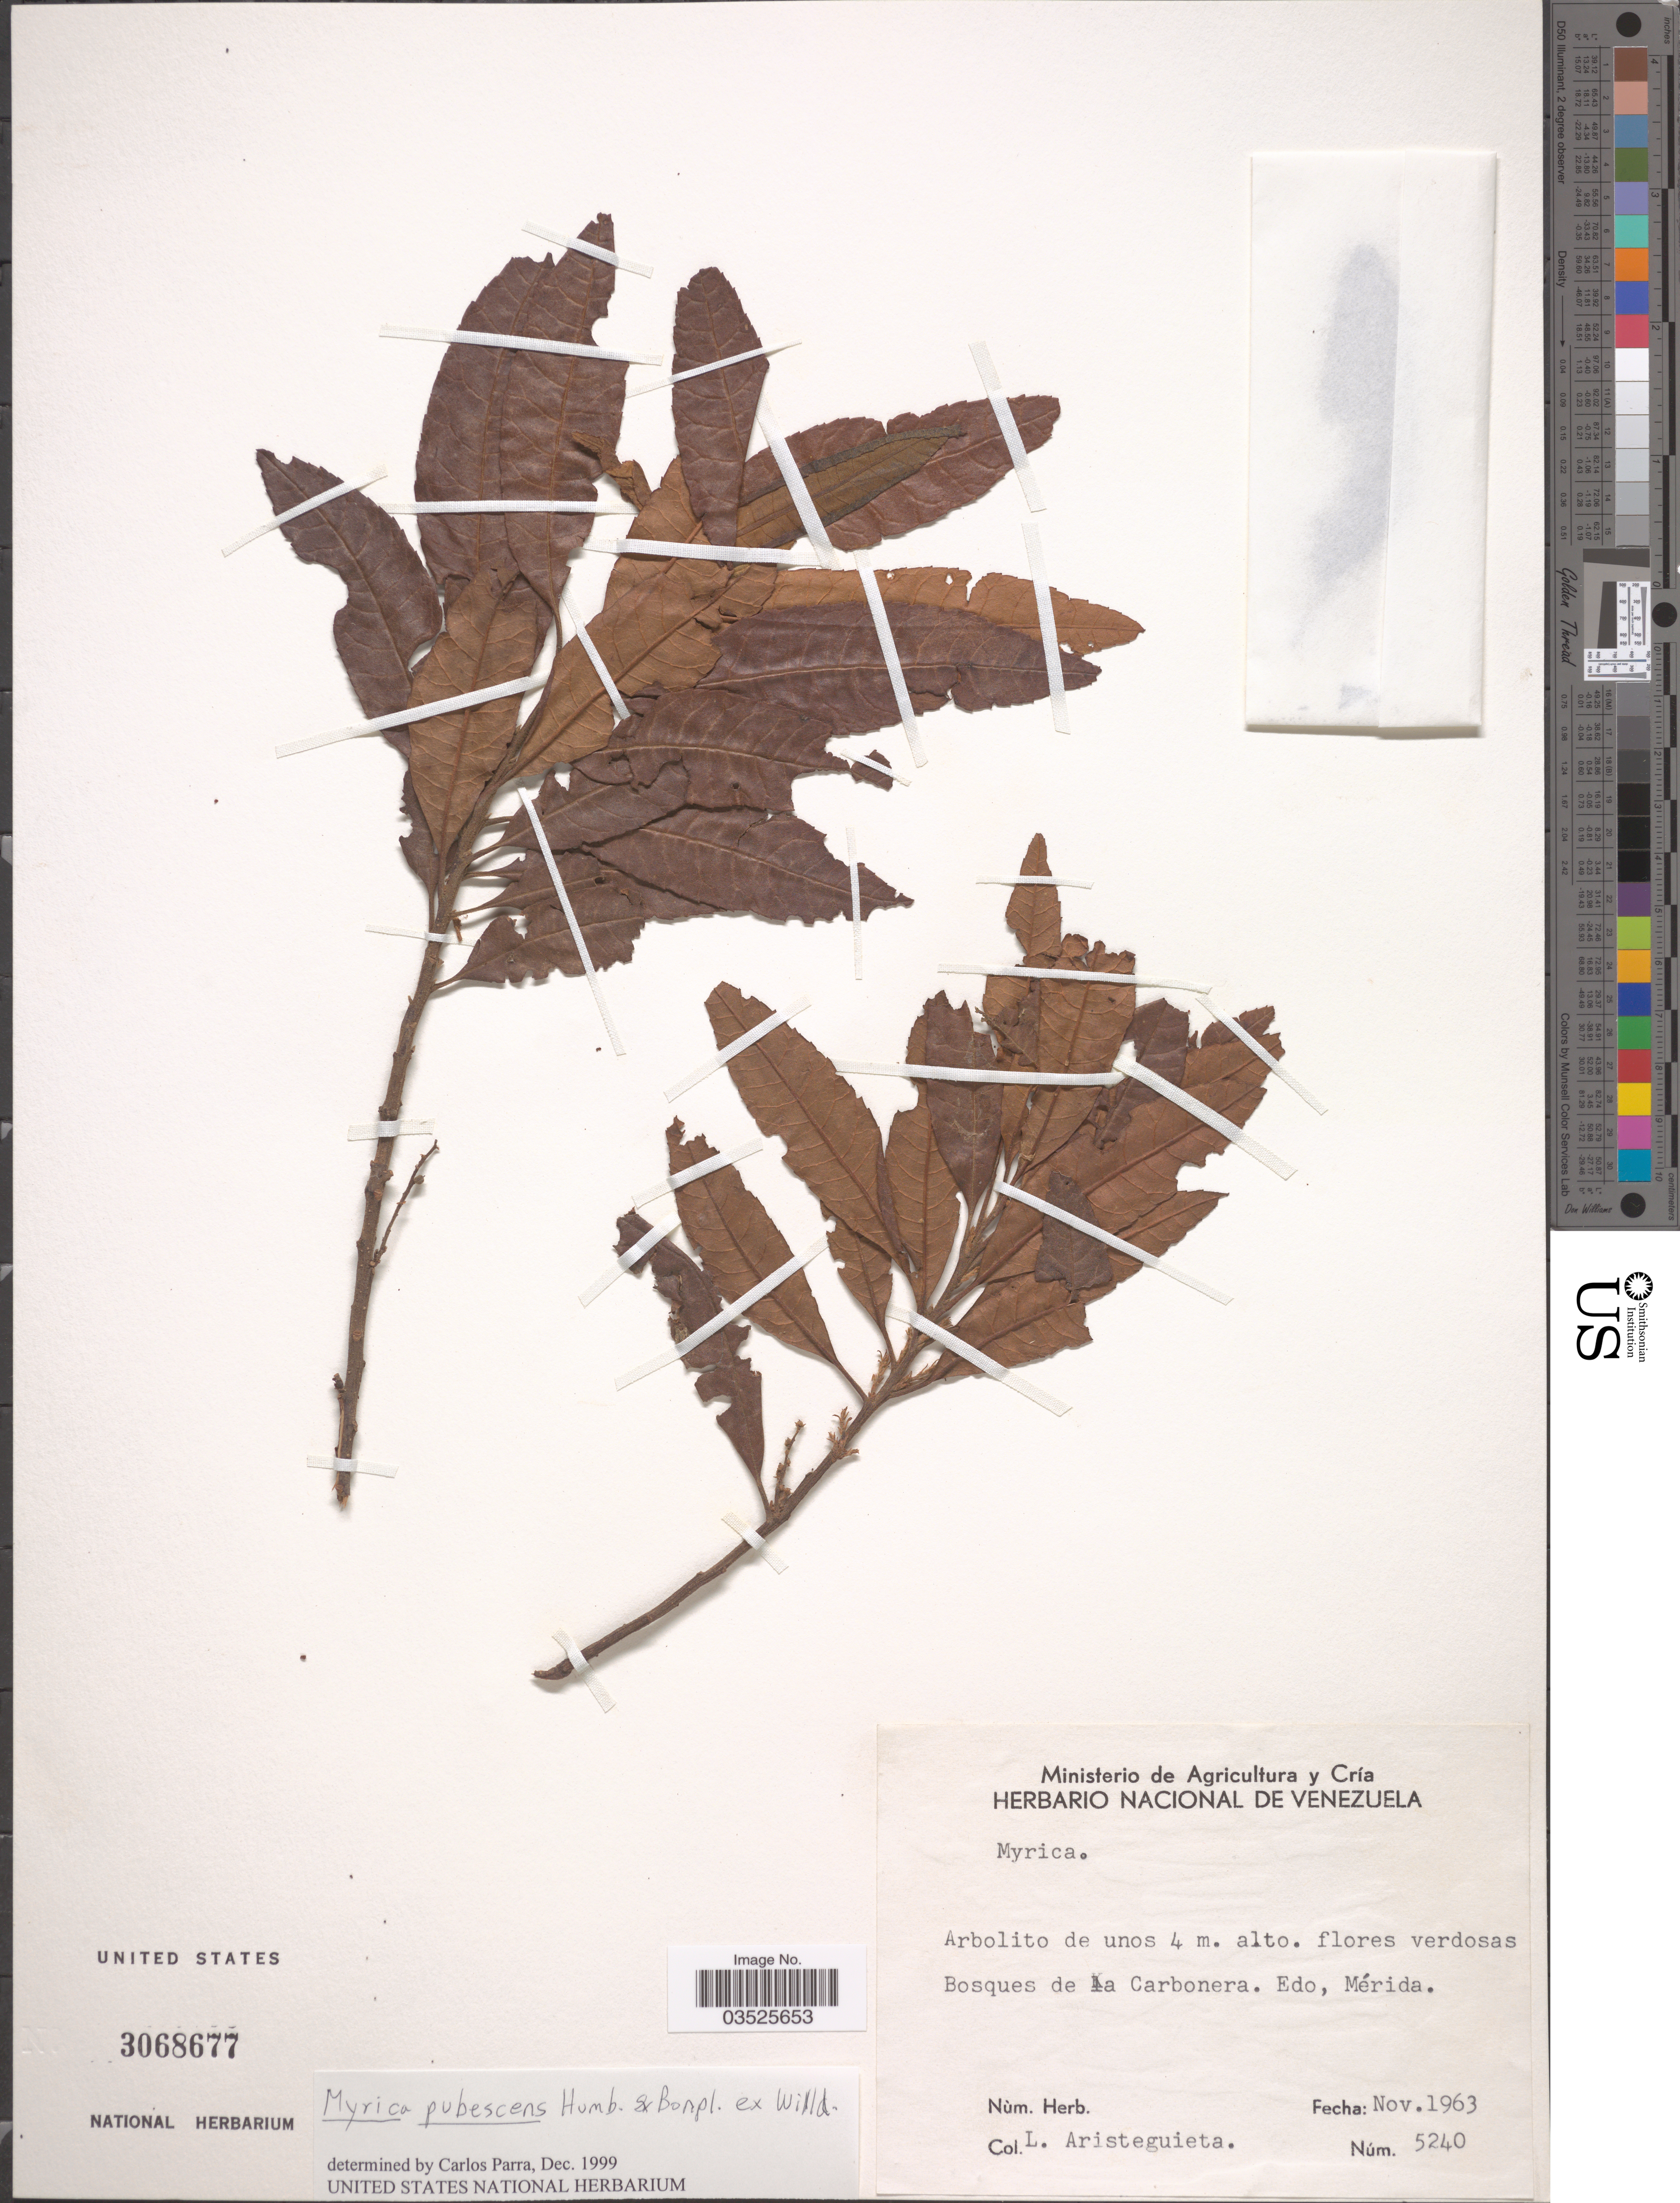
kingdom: Plantae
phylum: Tracheophyta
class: Magnoliopsida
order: Fagales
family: Myricaceae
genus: Morella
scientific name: Morella pubescens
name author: (Humb. & Bonpl. ex Willd.) Wilbur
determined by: Strong, M. T., (US), Smithsonian Institution - National Museum of Natural History (UNITED STATES)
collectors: L. Aristeguieta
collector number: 5240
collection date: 1963-11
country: Venezuela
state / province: Mérida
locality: Bosques de La Carbonera.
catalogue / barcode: US 3068677